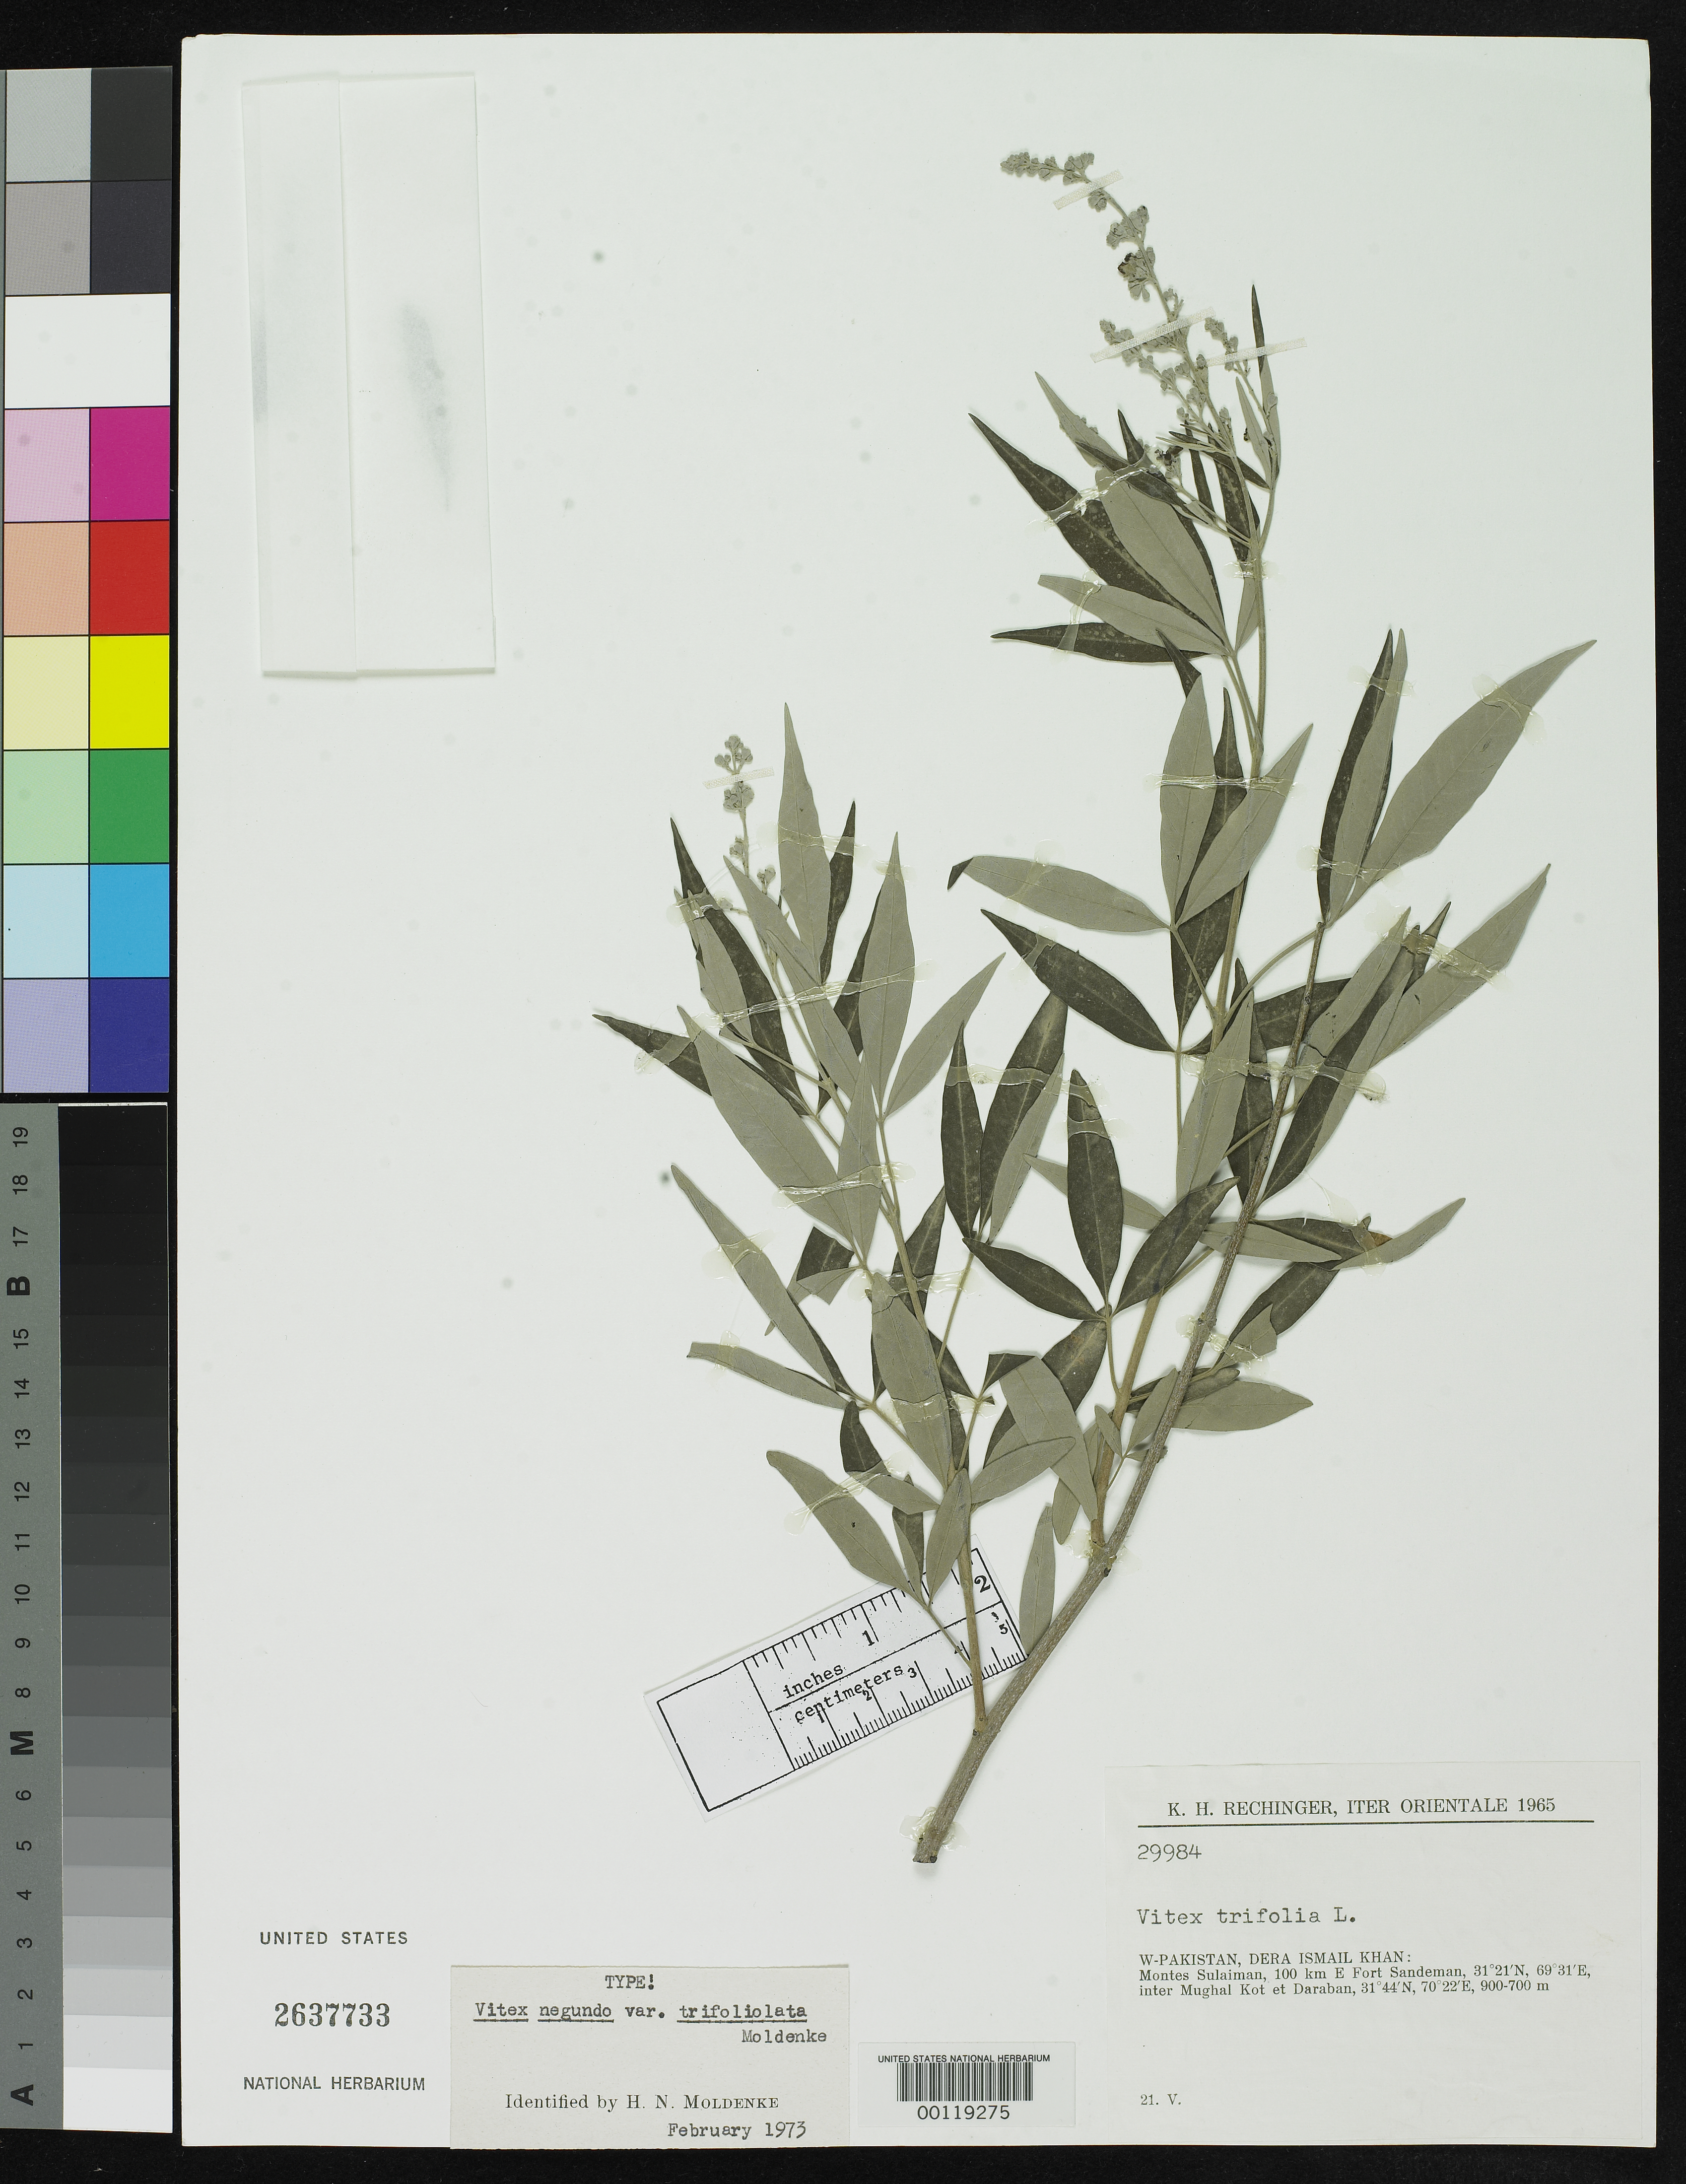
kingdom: Plantae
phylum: Tracheophyta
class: Magnoliopsida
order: Lamiales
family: Lamiaceae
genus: Vitex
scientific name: Vitex negundo var. trifoliolata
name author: Moldenke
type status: Holotype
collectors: K. H. Rechinger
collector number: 29984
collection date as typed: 21 May 1965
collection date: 1965-05-21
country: Pakistan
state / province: Khyber Pakhtunkhwa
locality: Dera Ismail Khan, Montes Sulaiman, 100 km E Fort Sandeman, inter Mughal Kot et Daraban.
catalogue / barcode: US 2637733